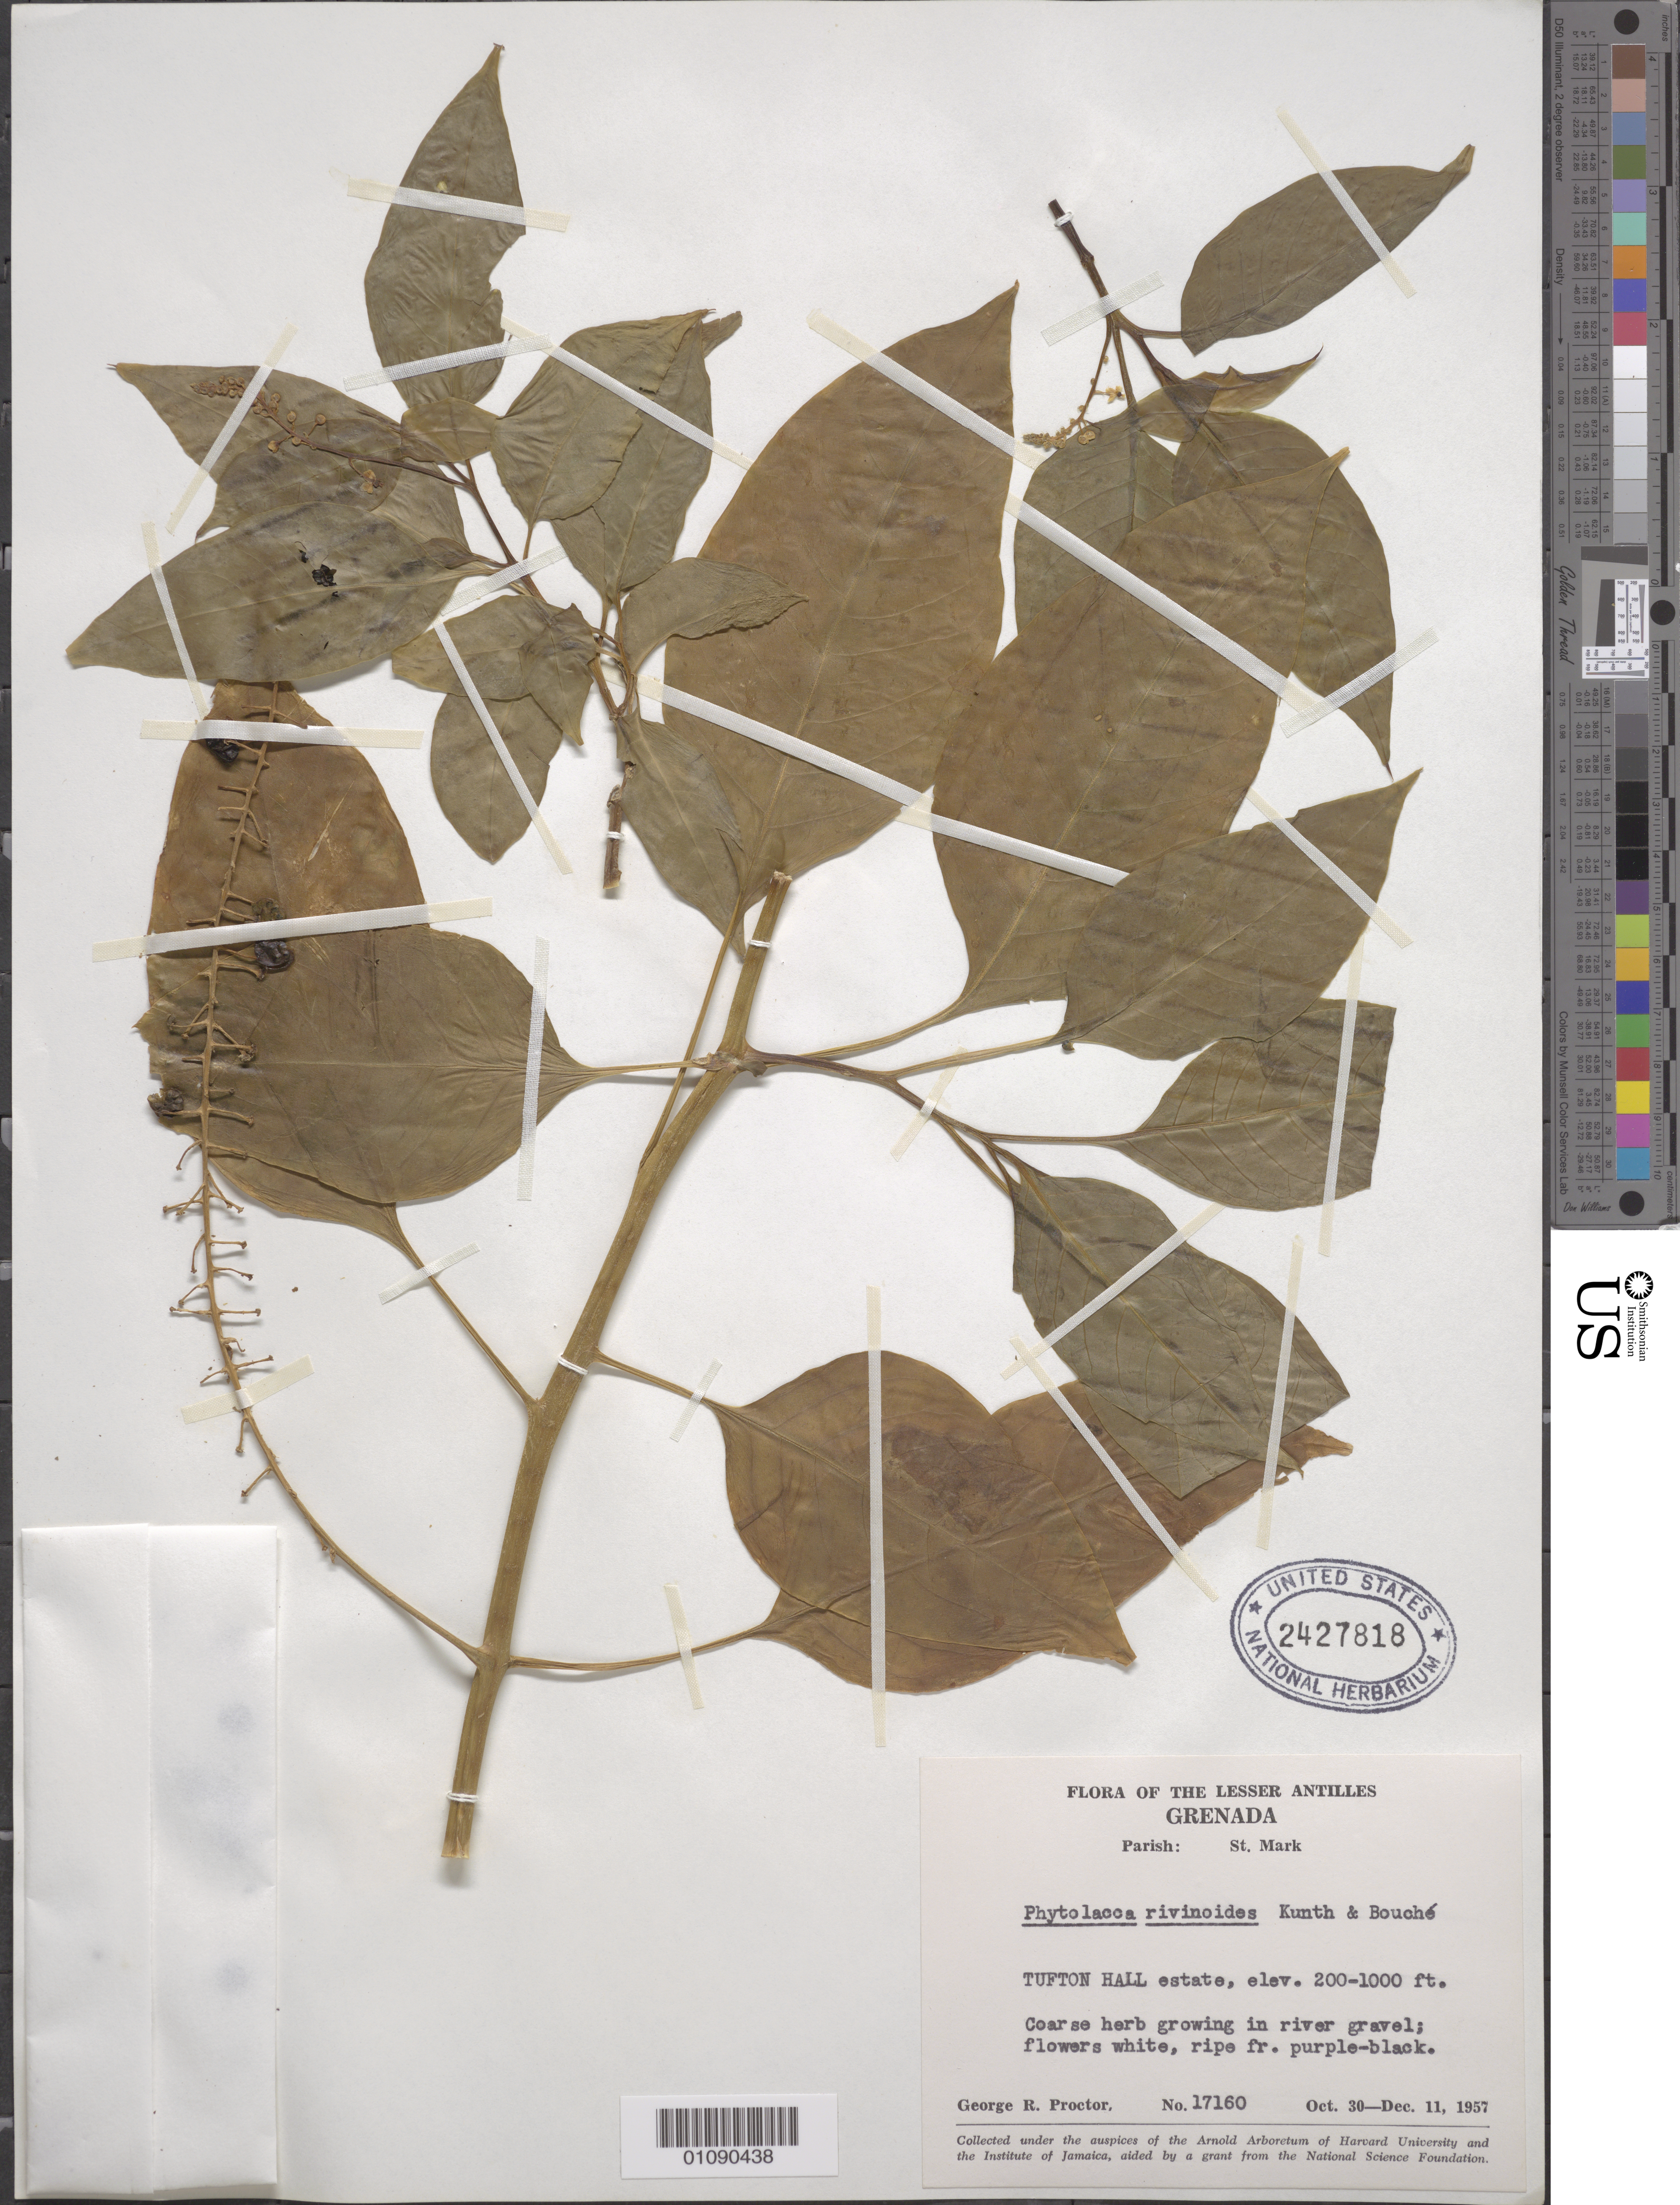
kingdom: Plantae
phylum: Tracheophyta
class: Magnoliopsida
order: Caryophyllales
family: Phytolaccaceae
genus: Phytolacca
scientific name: Phytolacca rivinoides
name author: Kunth & C.D. Bouché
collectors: G. R. Proctor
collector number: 17160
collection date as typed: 30 Oct 1957 to 11 Dec 1957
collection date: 1957-10-30/1957-12-11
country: Grenada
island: Grenada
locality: Tufton Hal estate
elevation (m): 61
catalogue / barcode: US 2427818